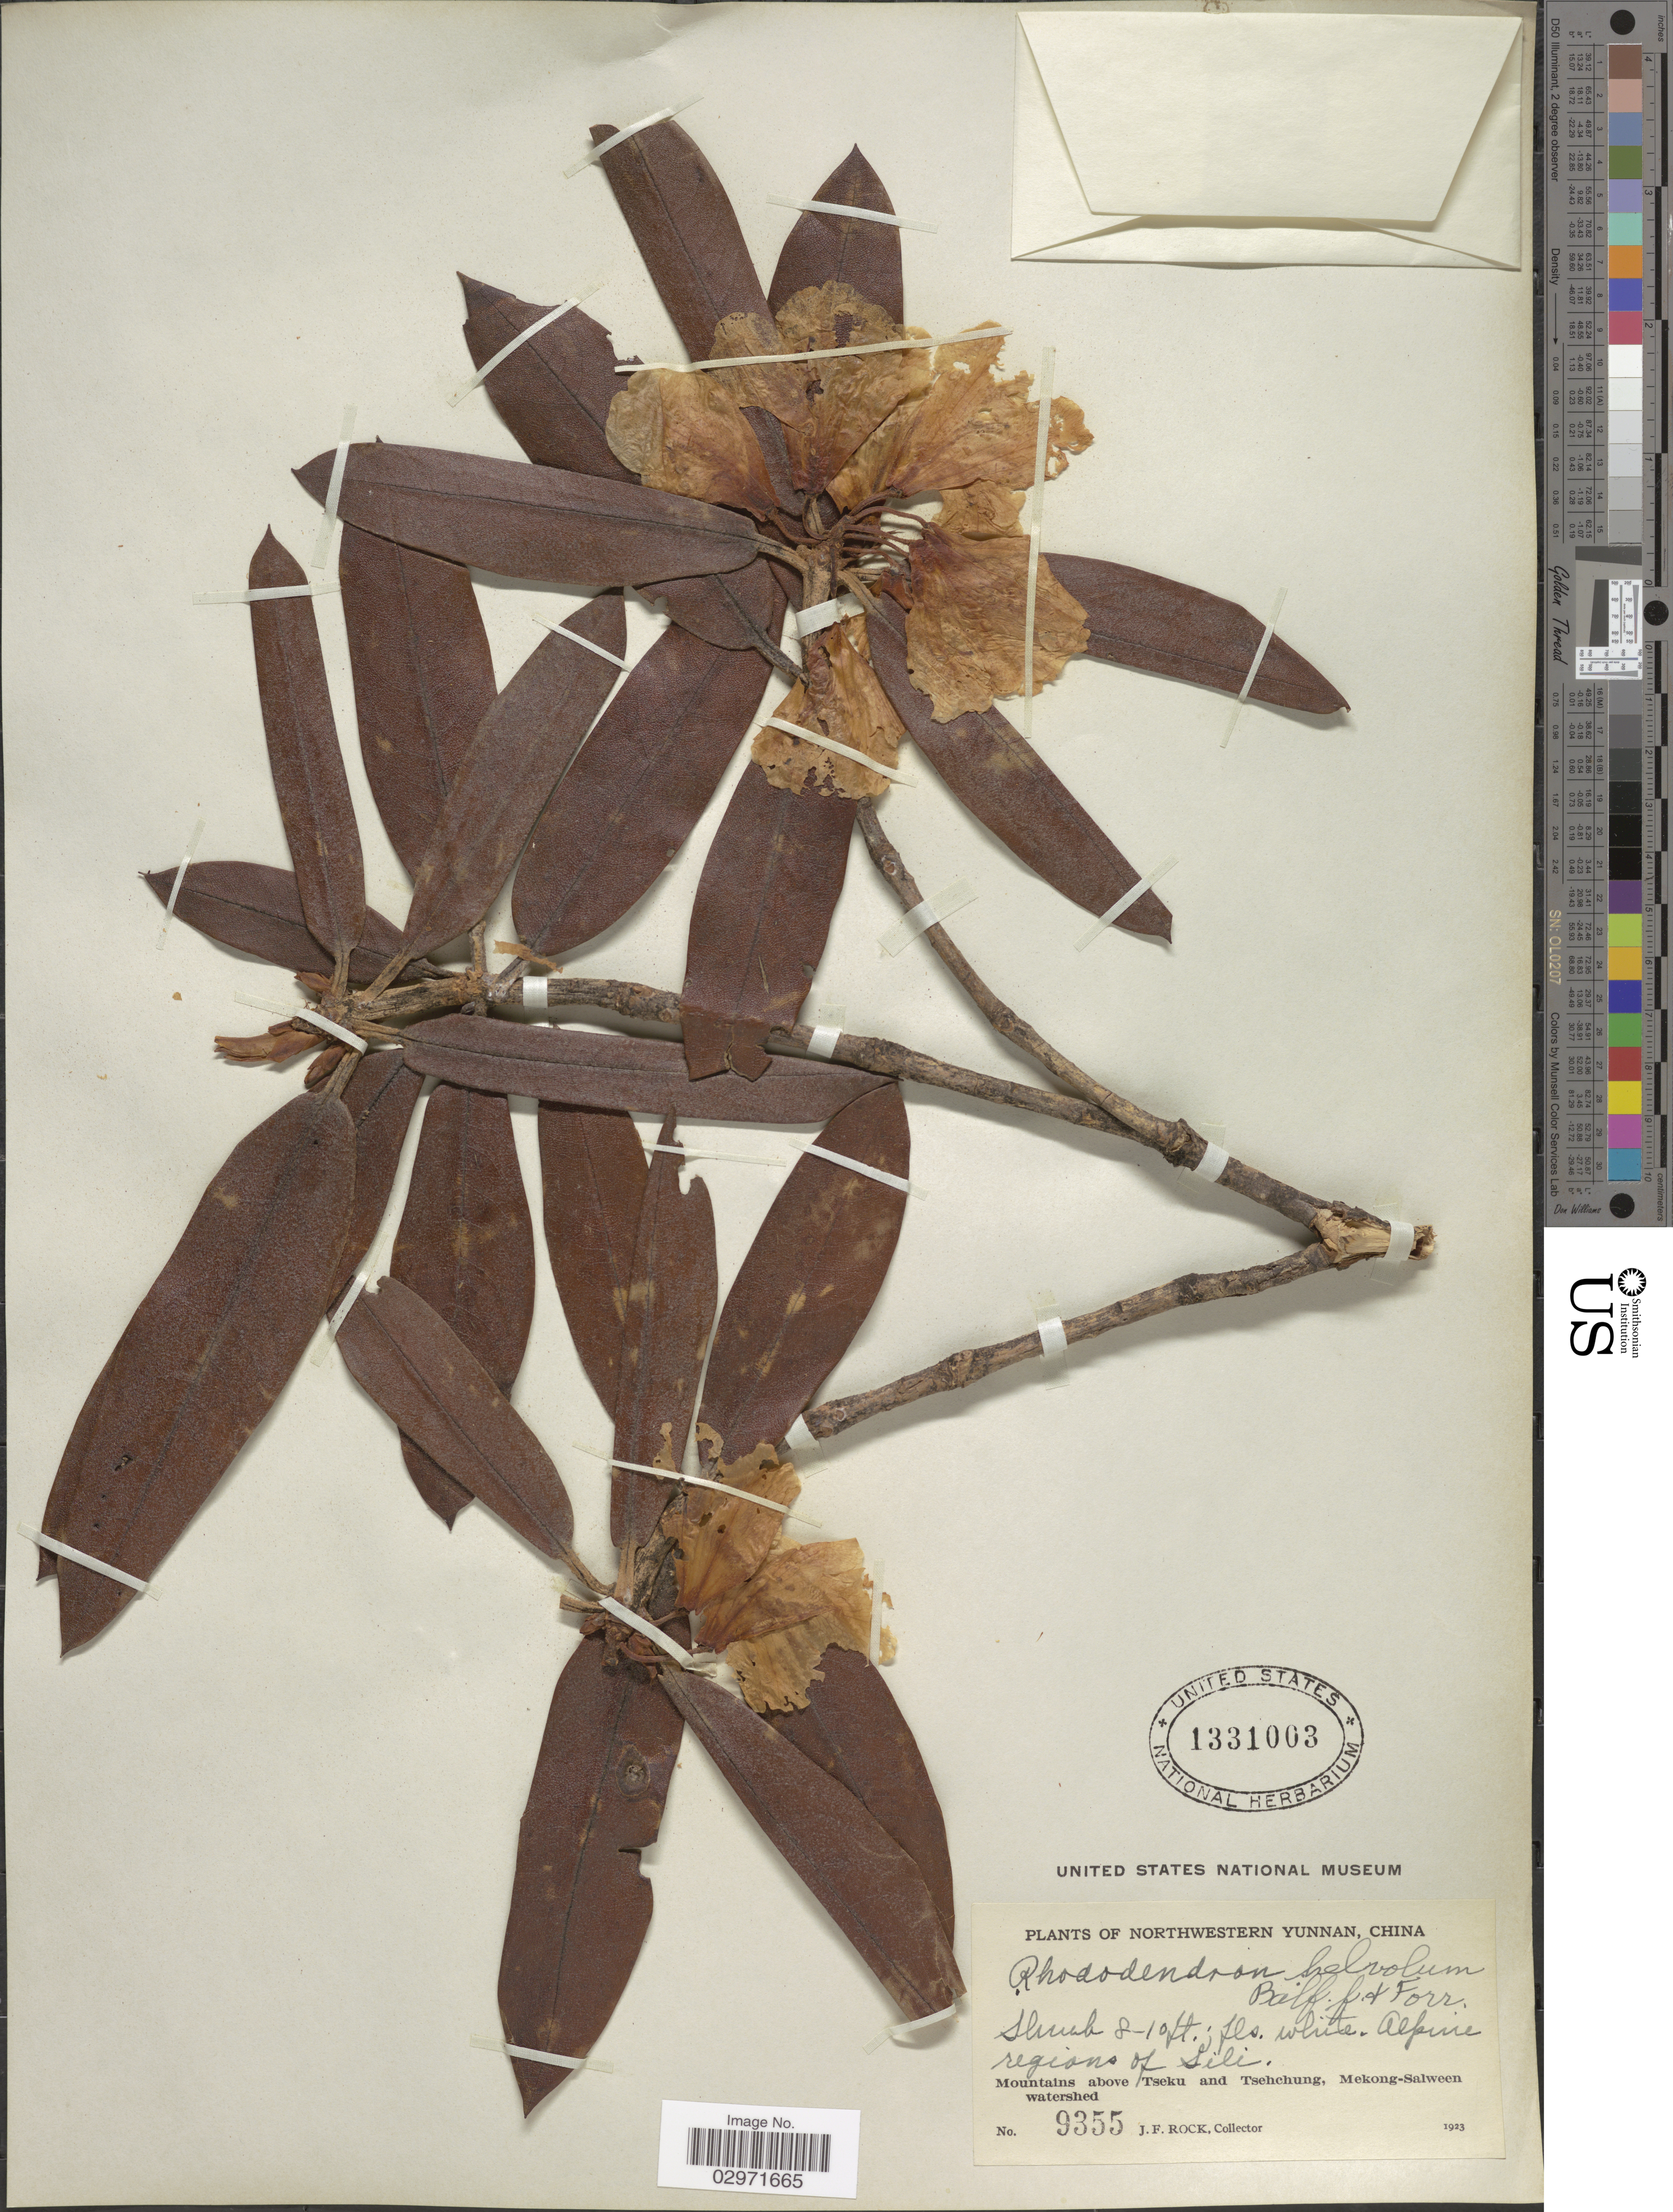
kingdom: Plantae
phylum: Tracheophyta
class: Magnoliopsida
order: Ericales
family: Ericaceae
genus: Rhododendron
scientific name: Rhododendron levistratum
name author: Balf. f. & Forrest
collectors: J. Rock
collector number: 9355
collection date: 1923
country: China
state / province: Yunnan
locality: Northwestern Yunnan. Alpine regions of Sili. Mountains above Tseku and Tsehchung, Mekong-Salween watershed.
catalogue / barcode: US 1331003